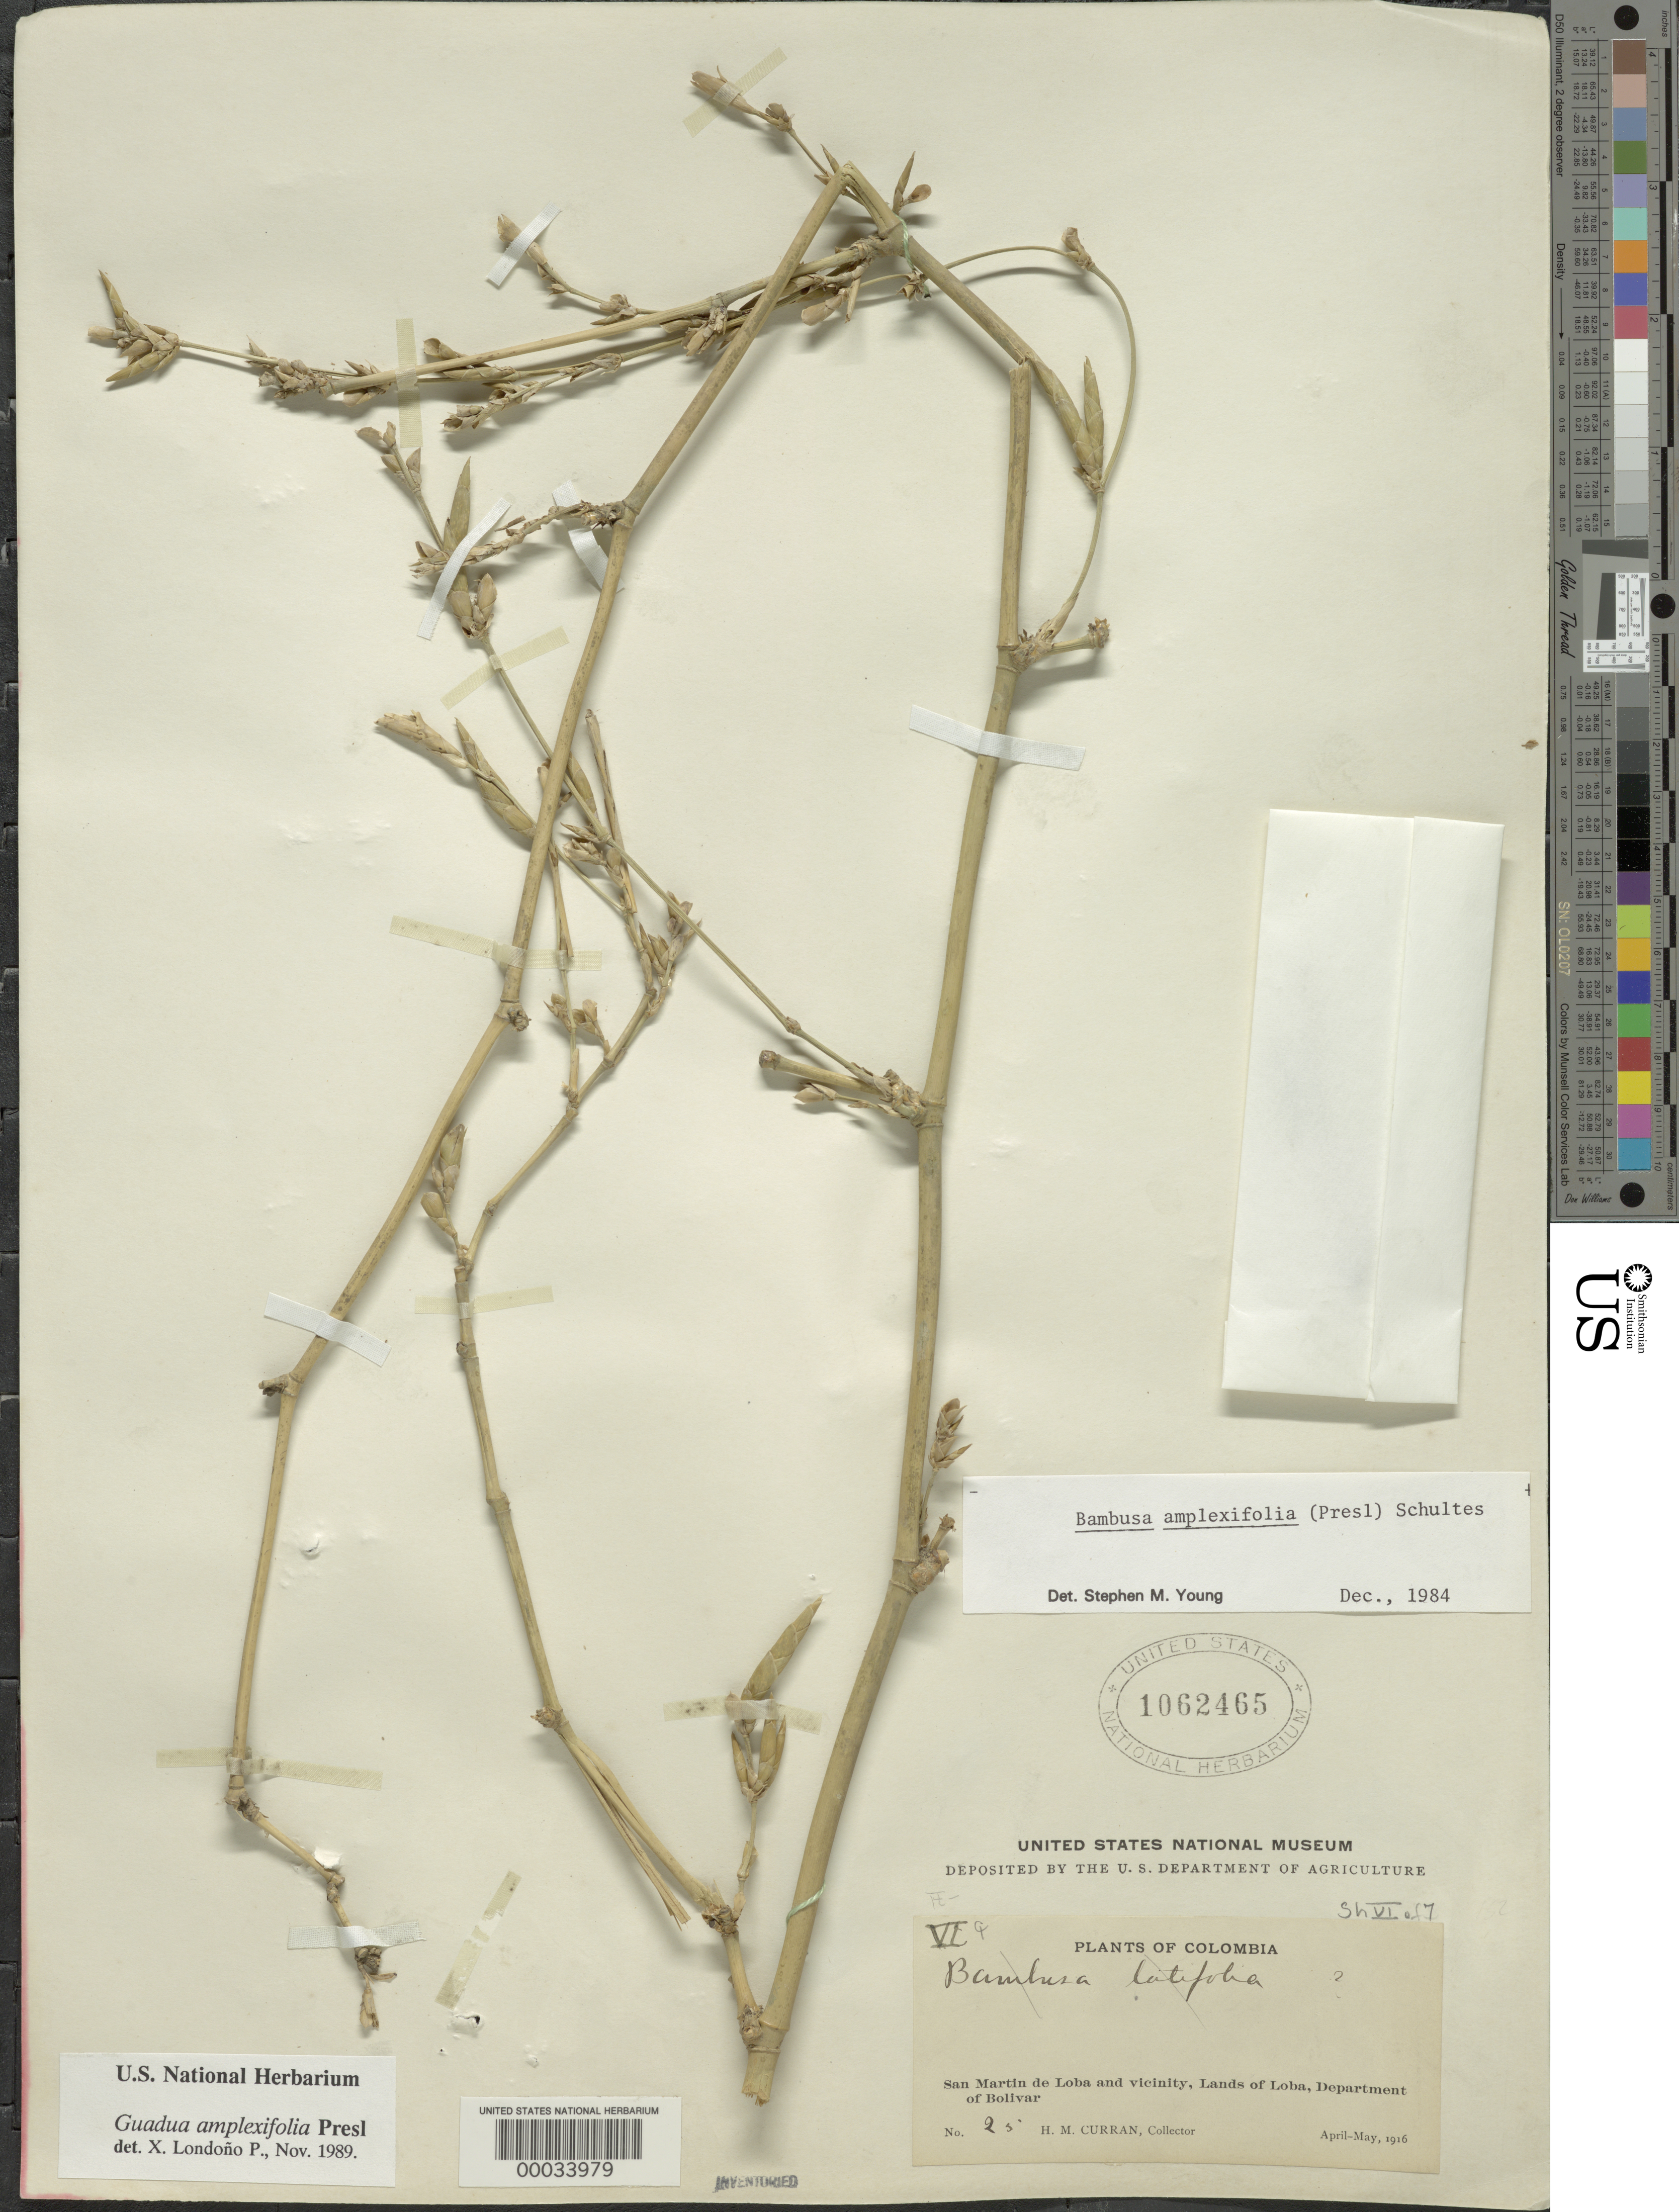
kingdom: Plantae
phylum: Tracheophyta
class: Liliopsida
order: Poales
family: Poaceae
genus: Guadua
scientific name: Guadua amplexifolia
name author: J. Presl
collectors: H. M. Curran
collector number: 25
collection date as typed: Apr 1916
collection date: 1916-04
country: Colombia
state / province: Bolívar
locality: San Martin de Loba, Lands of Loba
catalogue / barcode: US 1062465